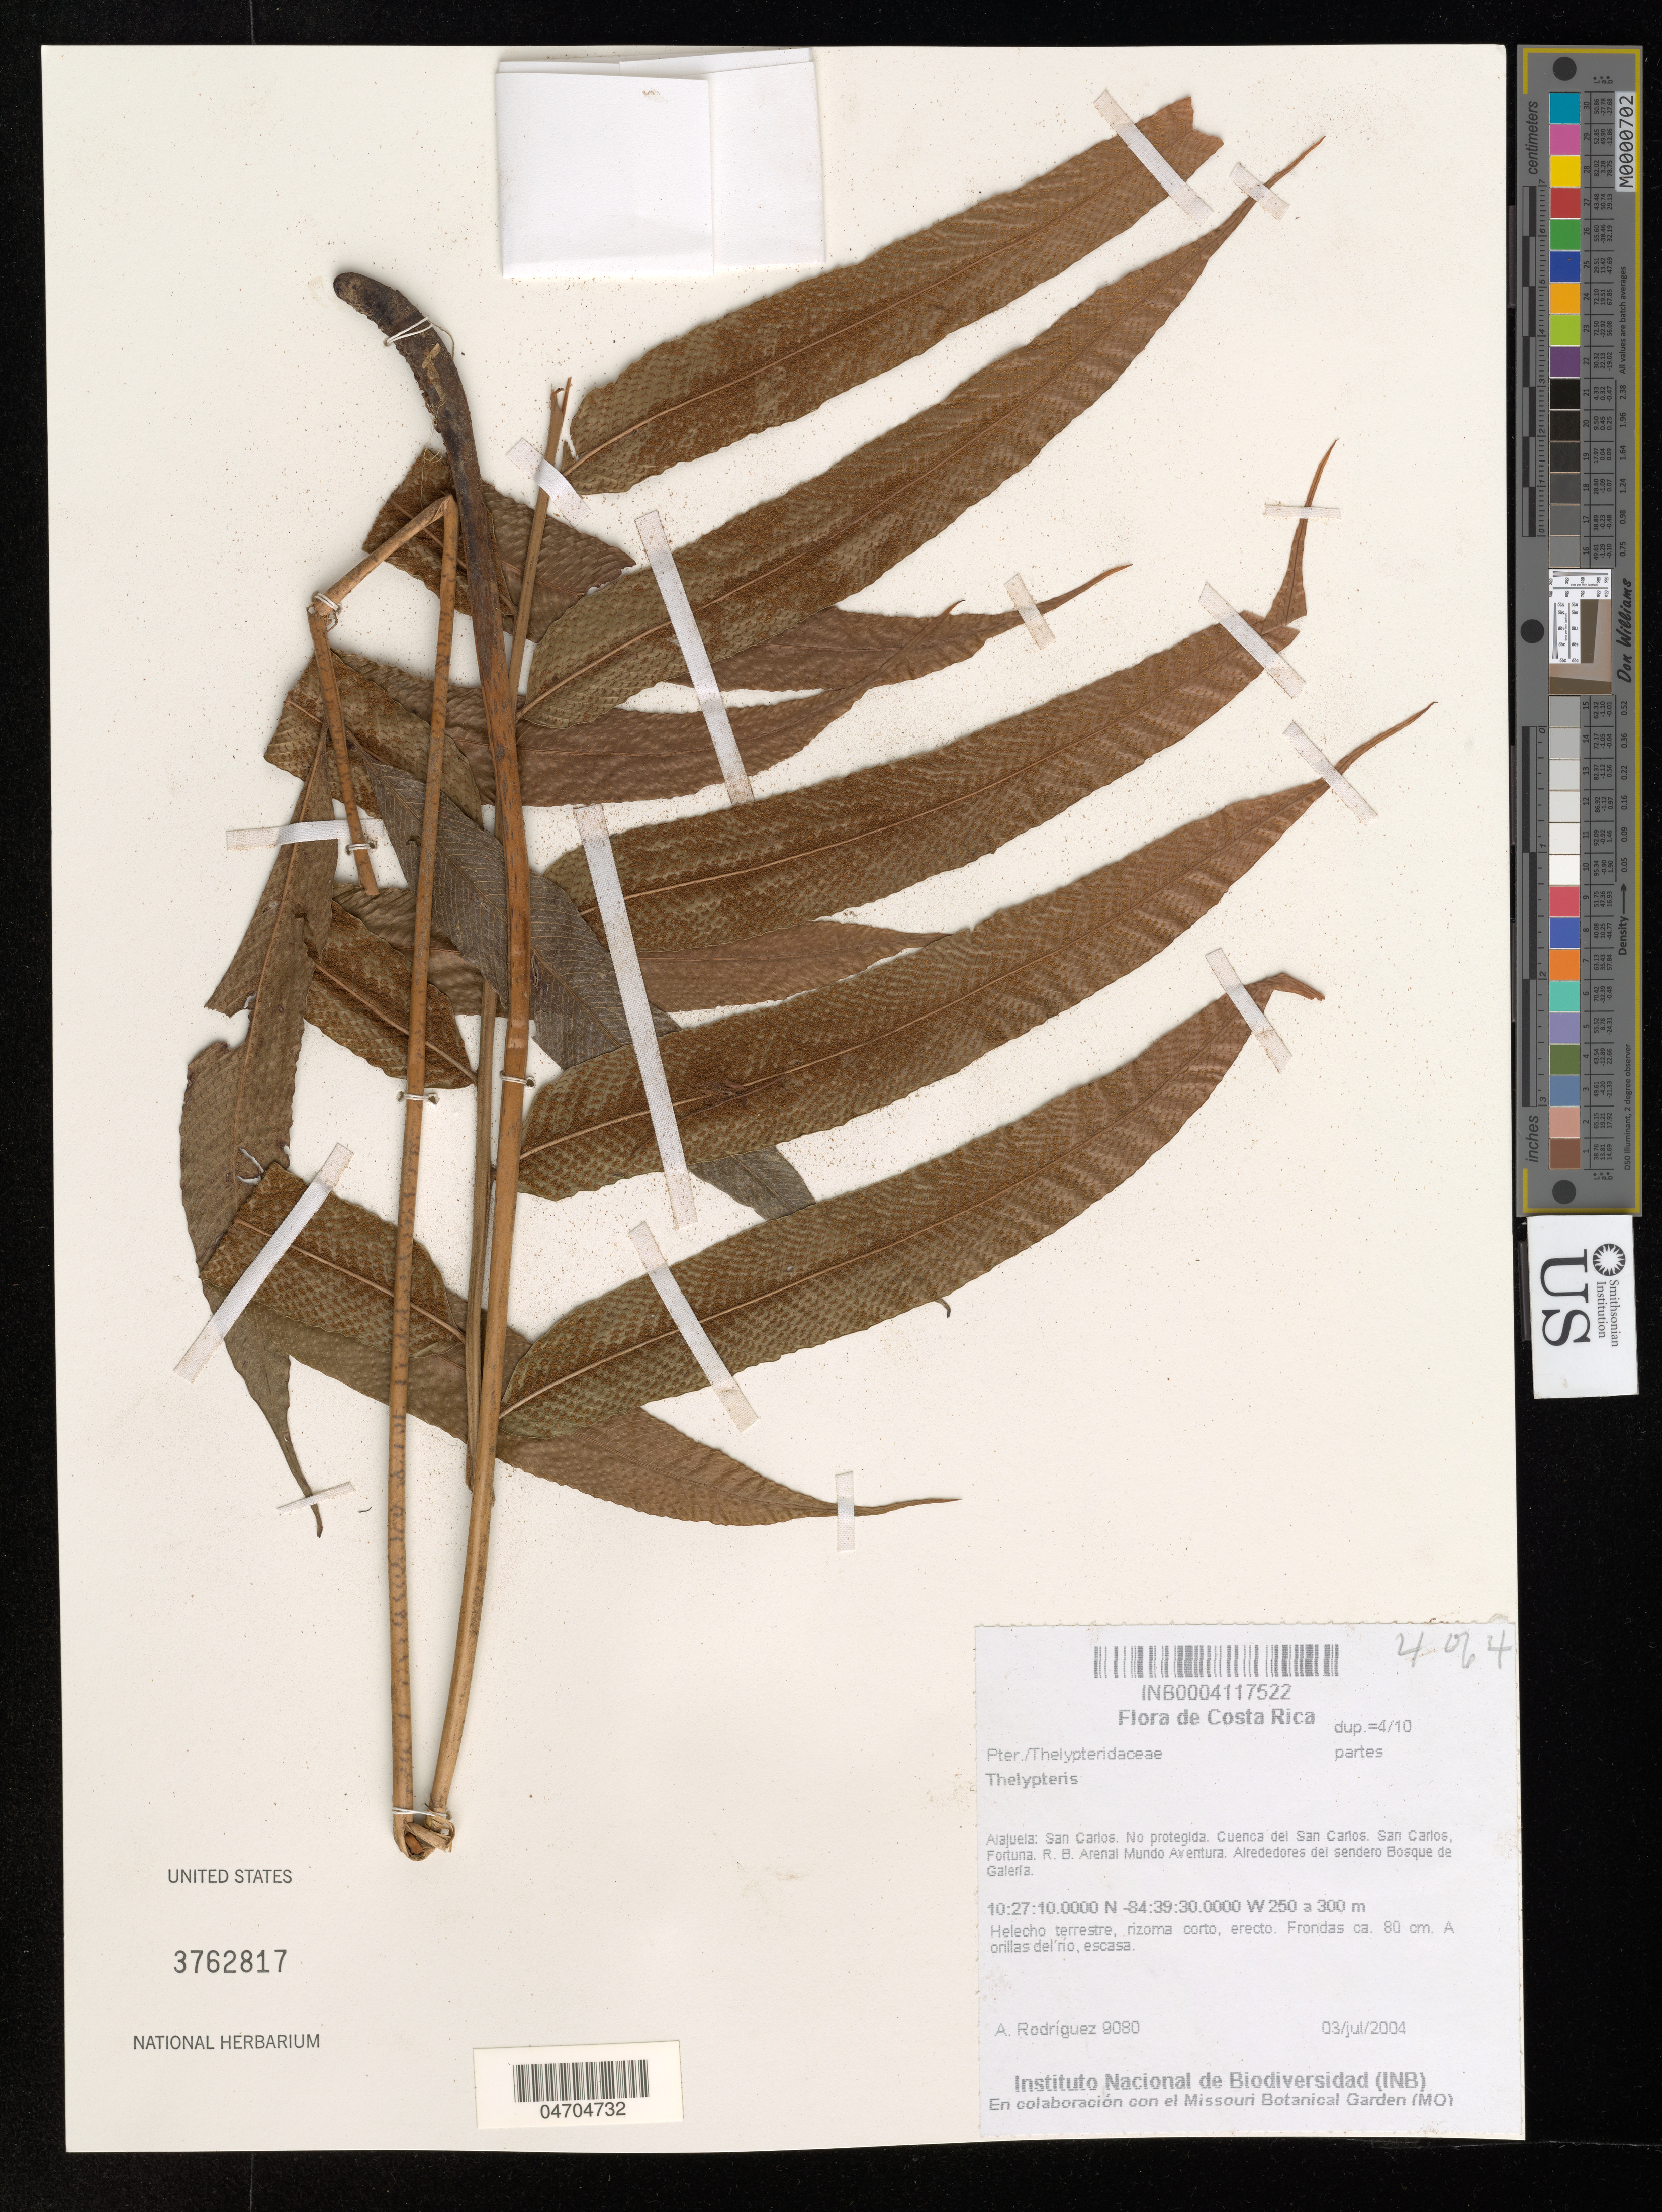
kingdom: Plantae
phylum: Tracheophyta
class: Polypodiopsida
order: Polypodiales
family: Thelypteridaceae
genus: Thelypteris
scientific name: Thelypteris (Meniscium) sp.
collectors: A. Rodríguez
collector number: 9080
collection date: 2004-07-03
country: Costa Rica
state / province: Alajuela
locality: San Carlos. No protegida. Cuenca del San Carlos. San Carlos, Fortuna. R.B. Arenal Mundo Aventura.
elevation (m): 250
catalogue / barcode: US 3762817